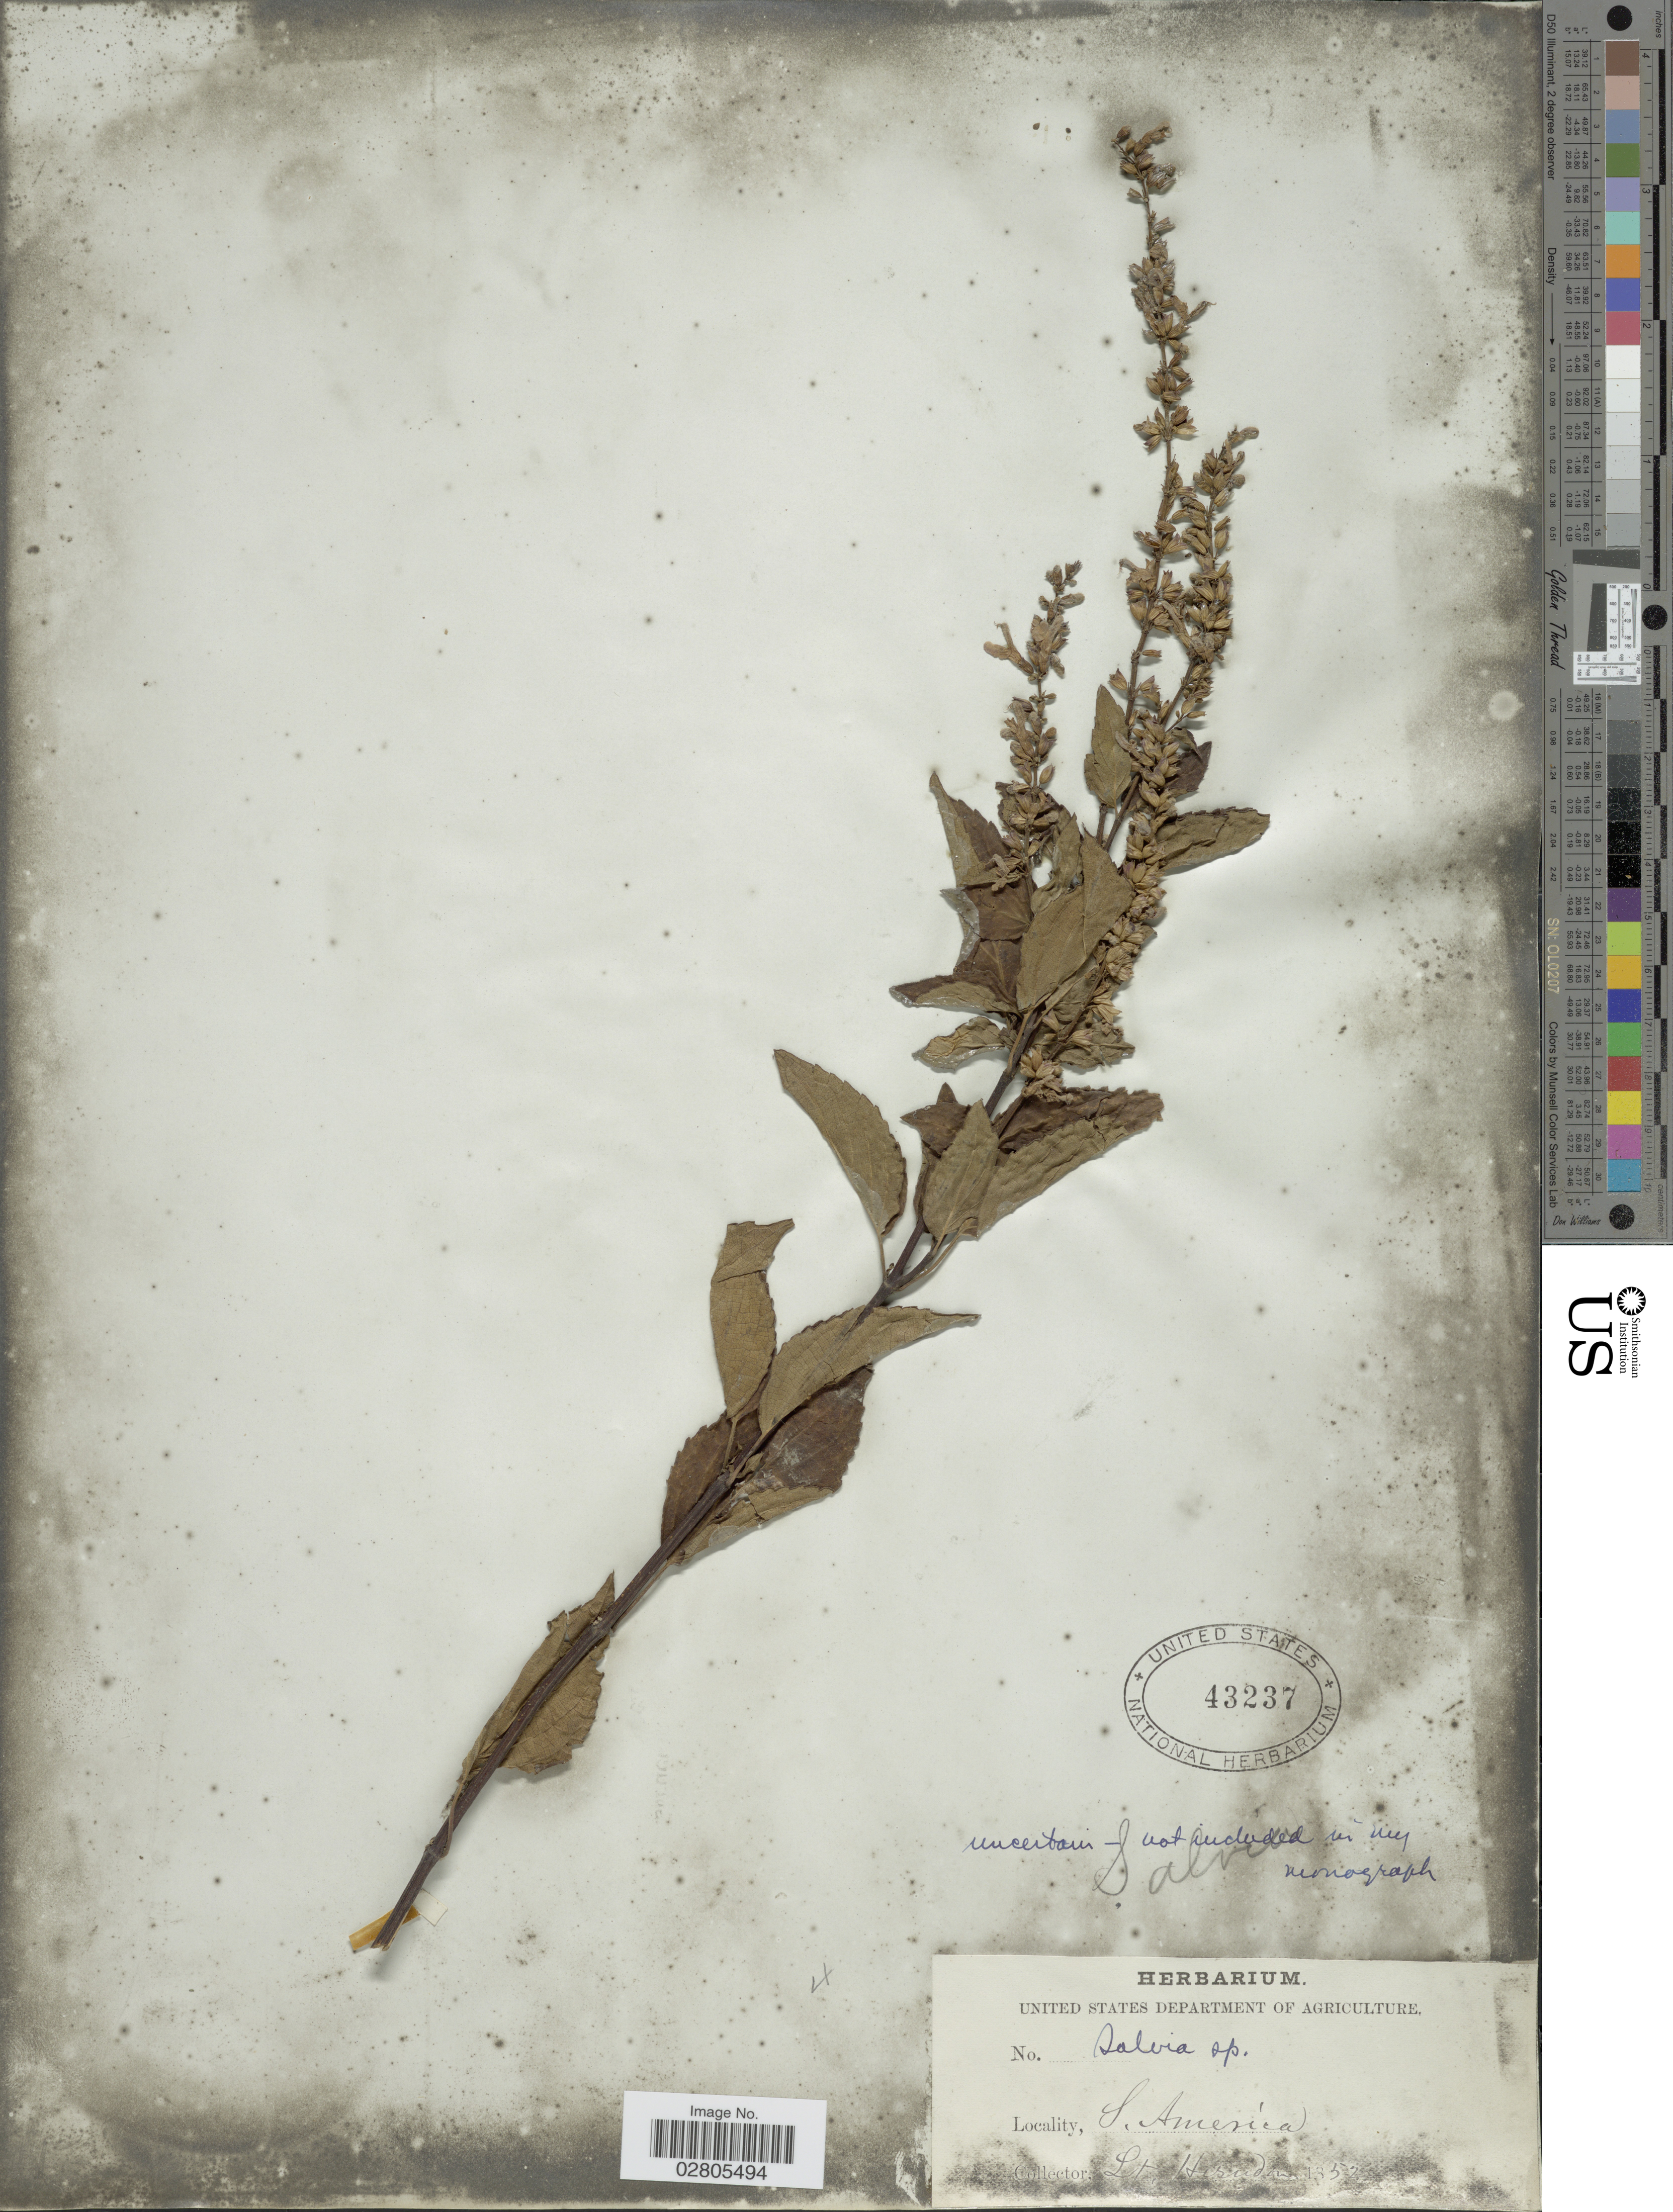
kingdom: Plantae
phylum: Tracheophyta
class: Magnoliopsida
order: Lamiales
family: Lamiaceae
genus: Salvia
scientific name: Salvia sp.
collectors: L. Hesudon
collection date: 1857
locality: S. America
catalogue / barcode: US 43237